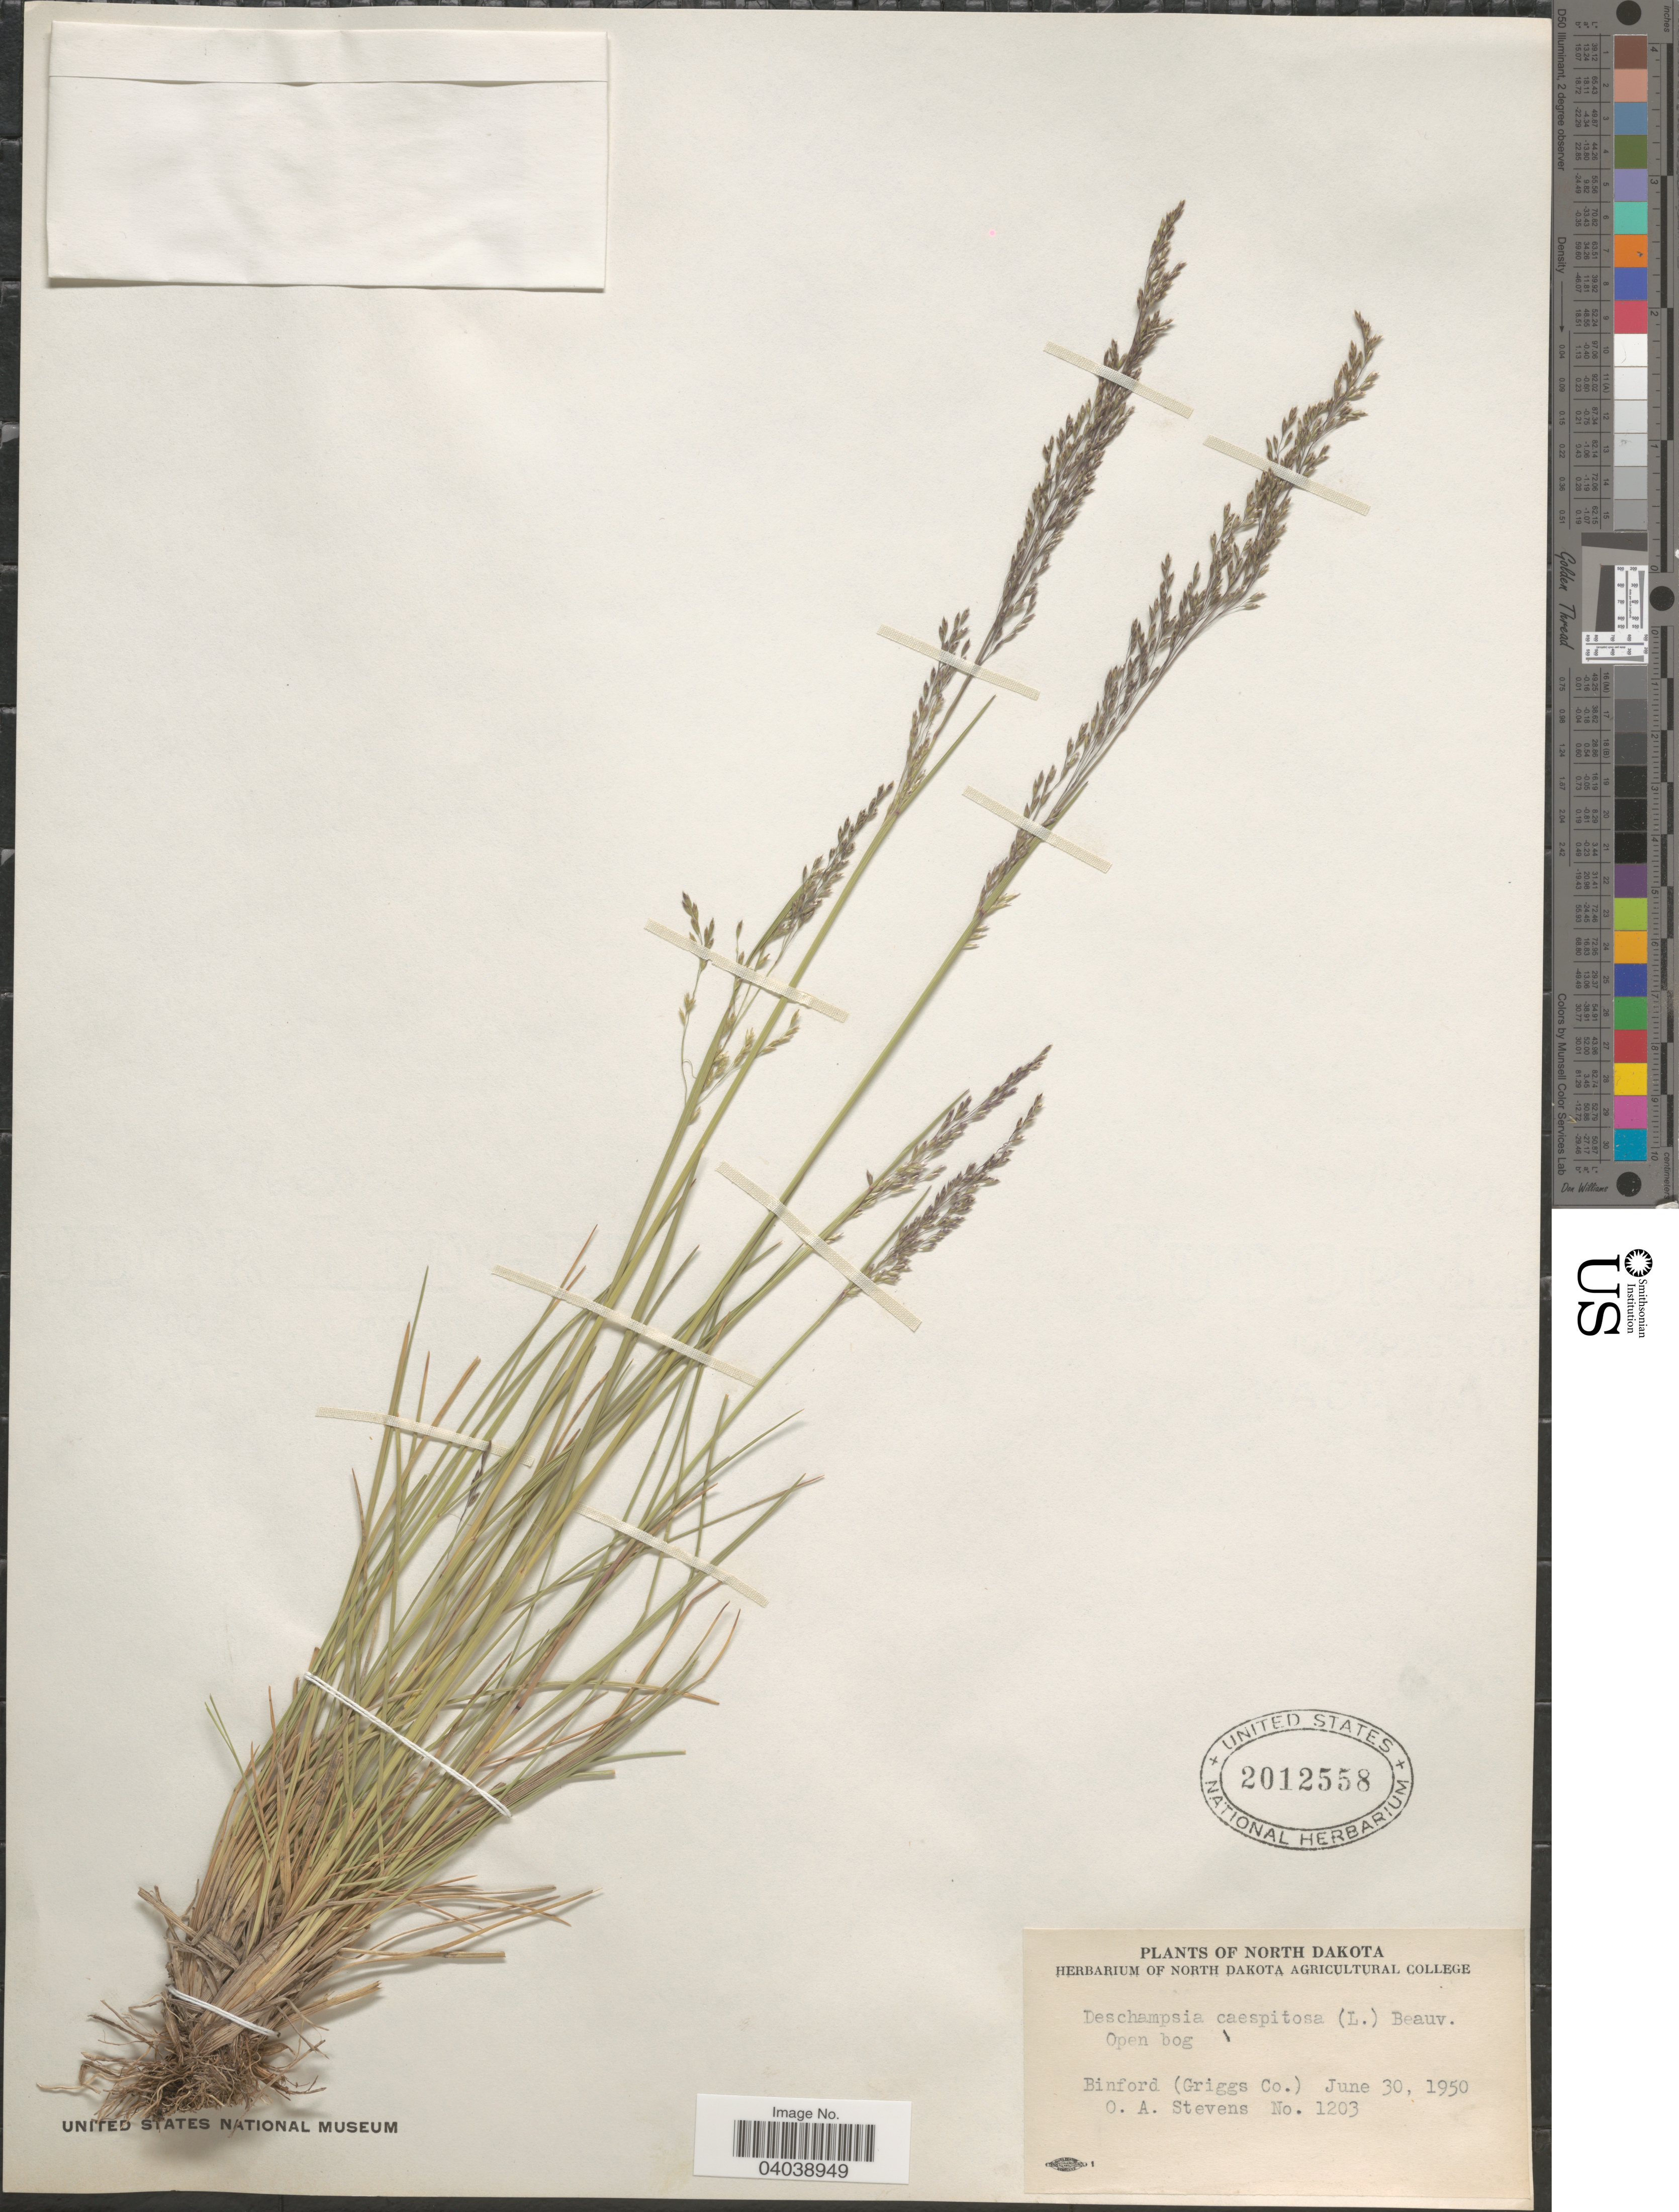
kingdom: Plantae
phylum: Tracheophyta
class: Liliopsida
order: Poales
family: Poaceae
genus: Deschampsia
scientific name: Deschampsia cespitosa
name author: (L.) P. Beauv.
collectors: O. A. Stevens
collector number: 1203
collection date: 1950-06-30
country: United States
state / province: North Dakota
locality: Binford (Griggs Co.).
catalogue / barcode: US 2012558